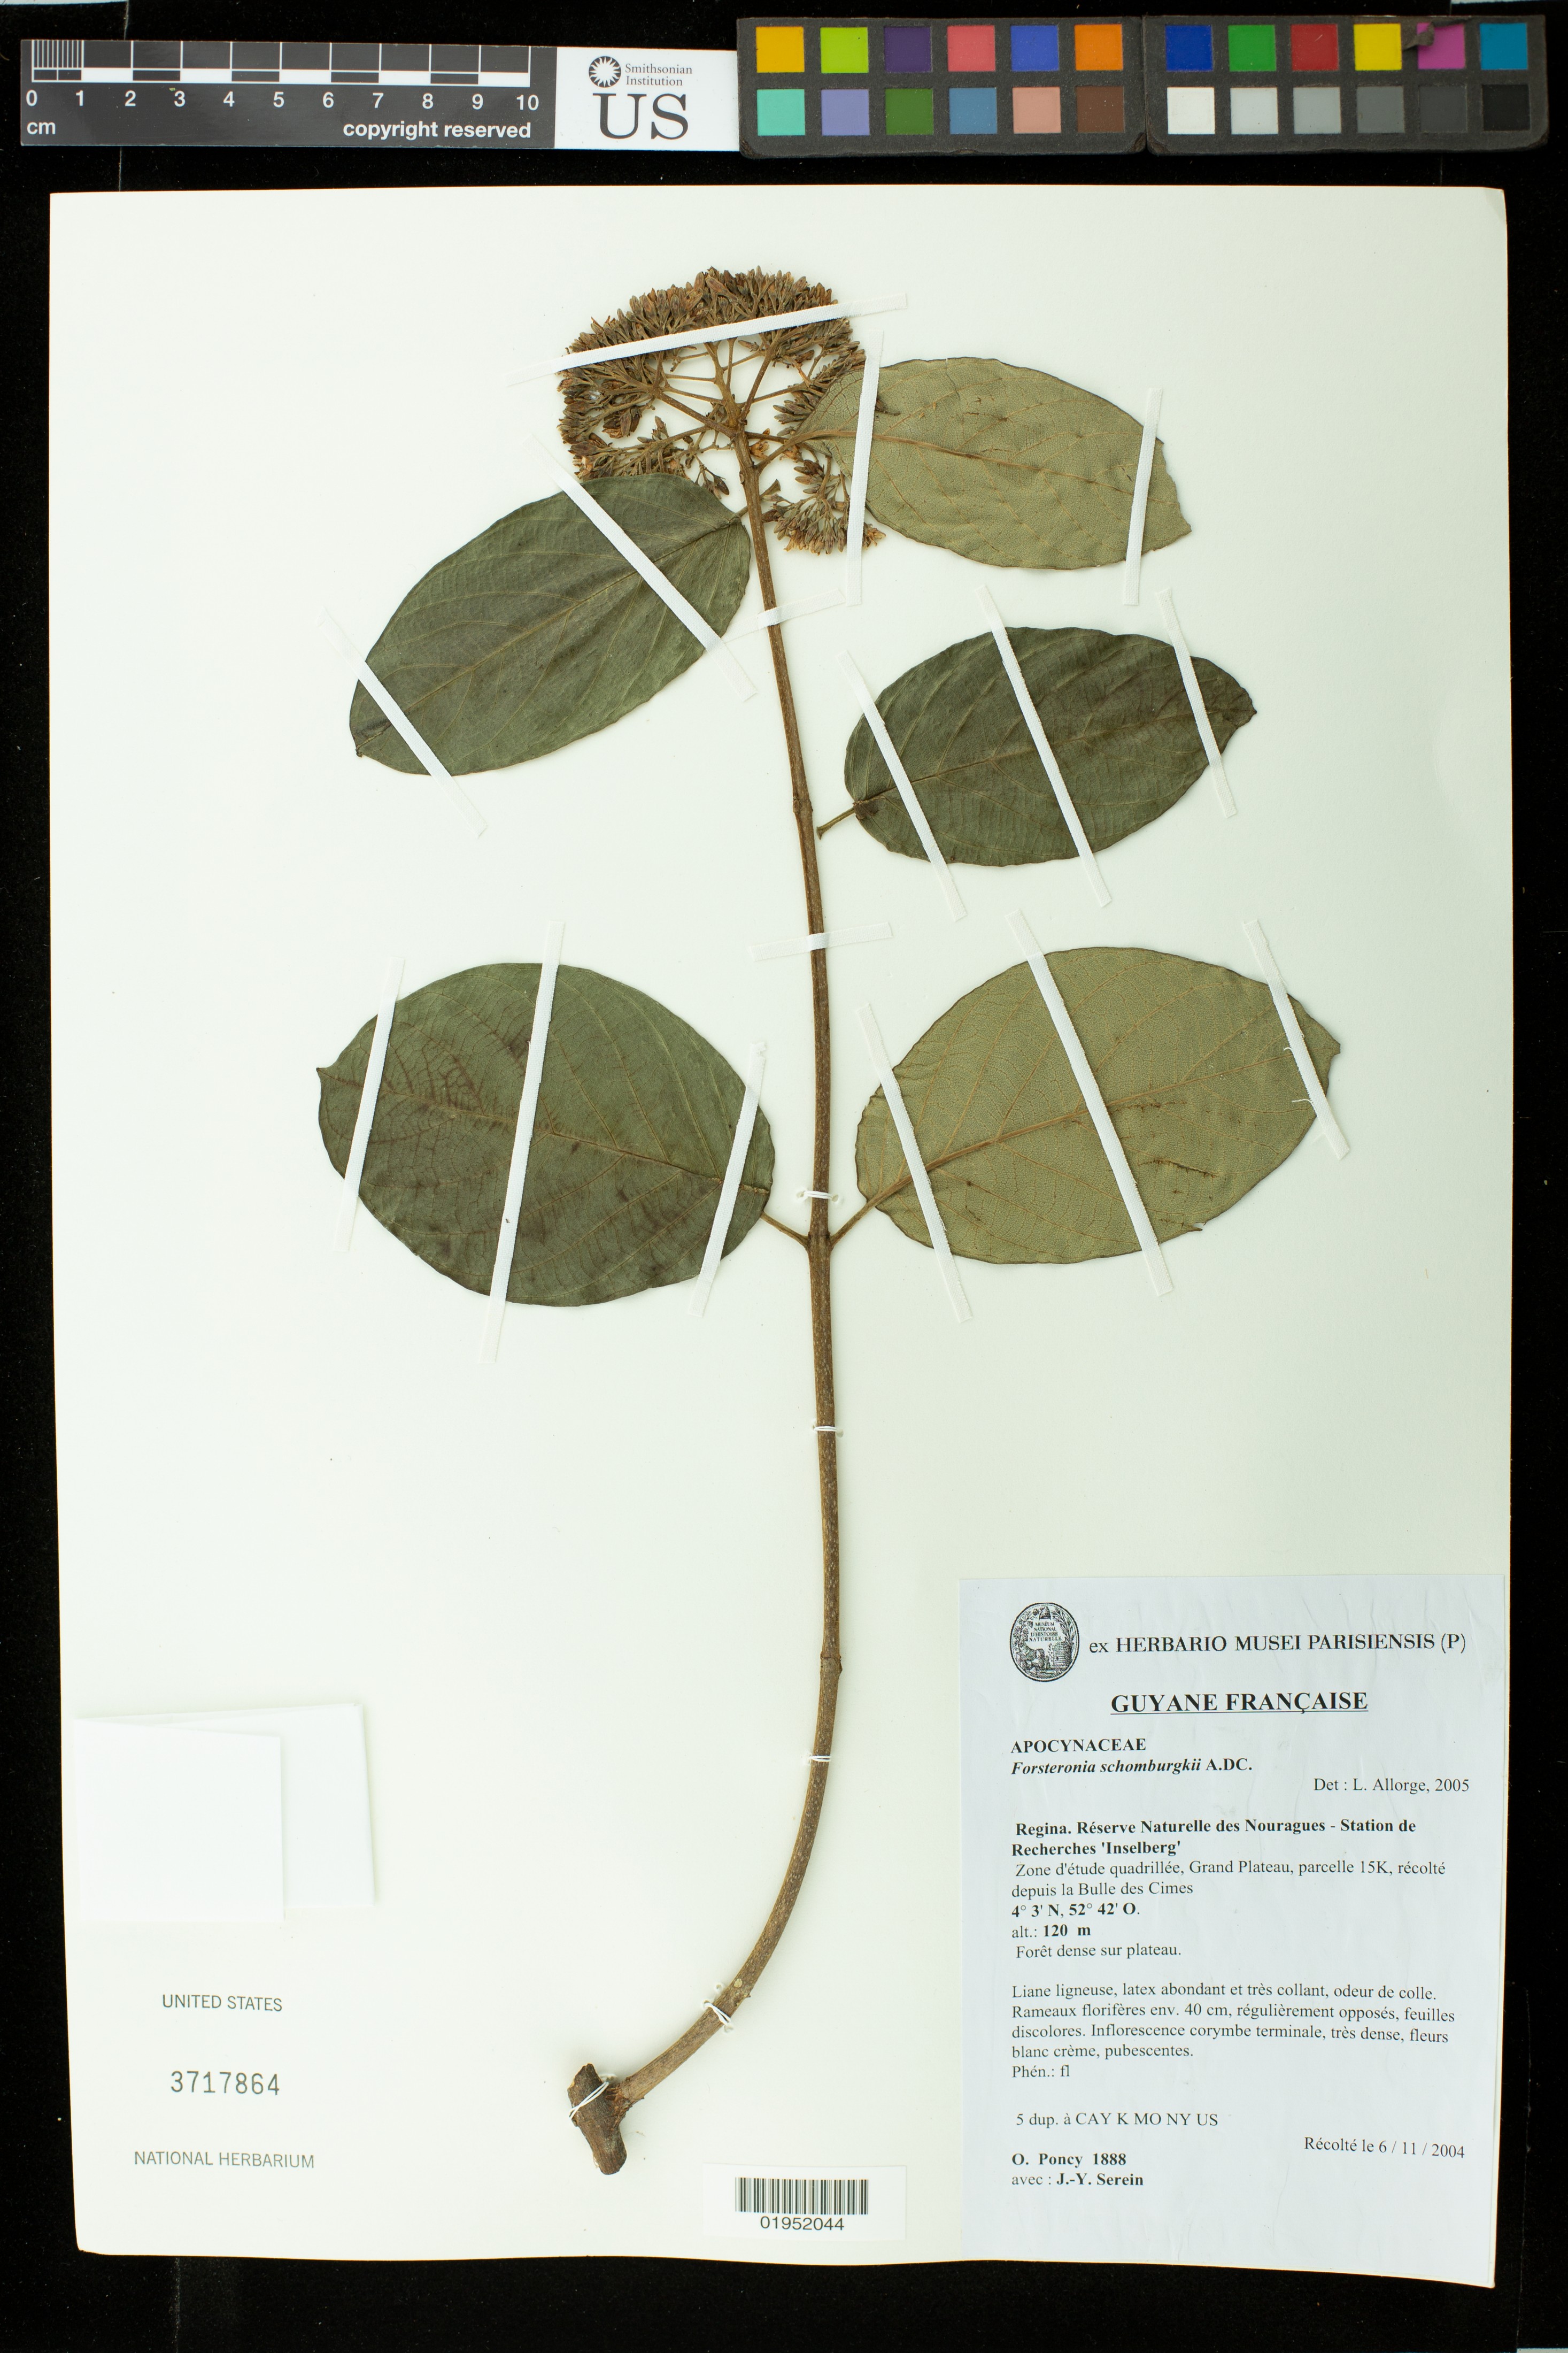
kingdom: Plantae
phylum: Tracheophyta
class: Magnoliopsida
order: Gentianales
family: Apocynaceae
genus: Forsteronia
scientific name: Forsteronia schomburgkii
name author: A. DC.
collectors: O. Poncy & J. Serein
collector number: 1888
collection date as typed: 6 Nov 2004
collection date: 2004-11-06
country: French Guiana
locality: Regina. Réserve Naturelle des Nouragues - Station de Recherches "Inselberg", Zone d'etude quadrillee, Grand Plateau, parcelle 15K, recolte depuis la Bulle des Cimes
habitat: Foret dense sur plateau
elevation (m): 120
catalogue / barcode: US 3717864